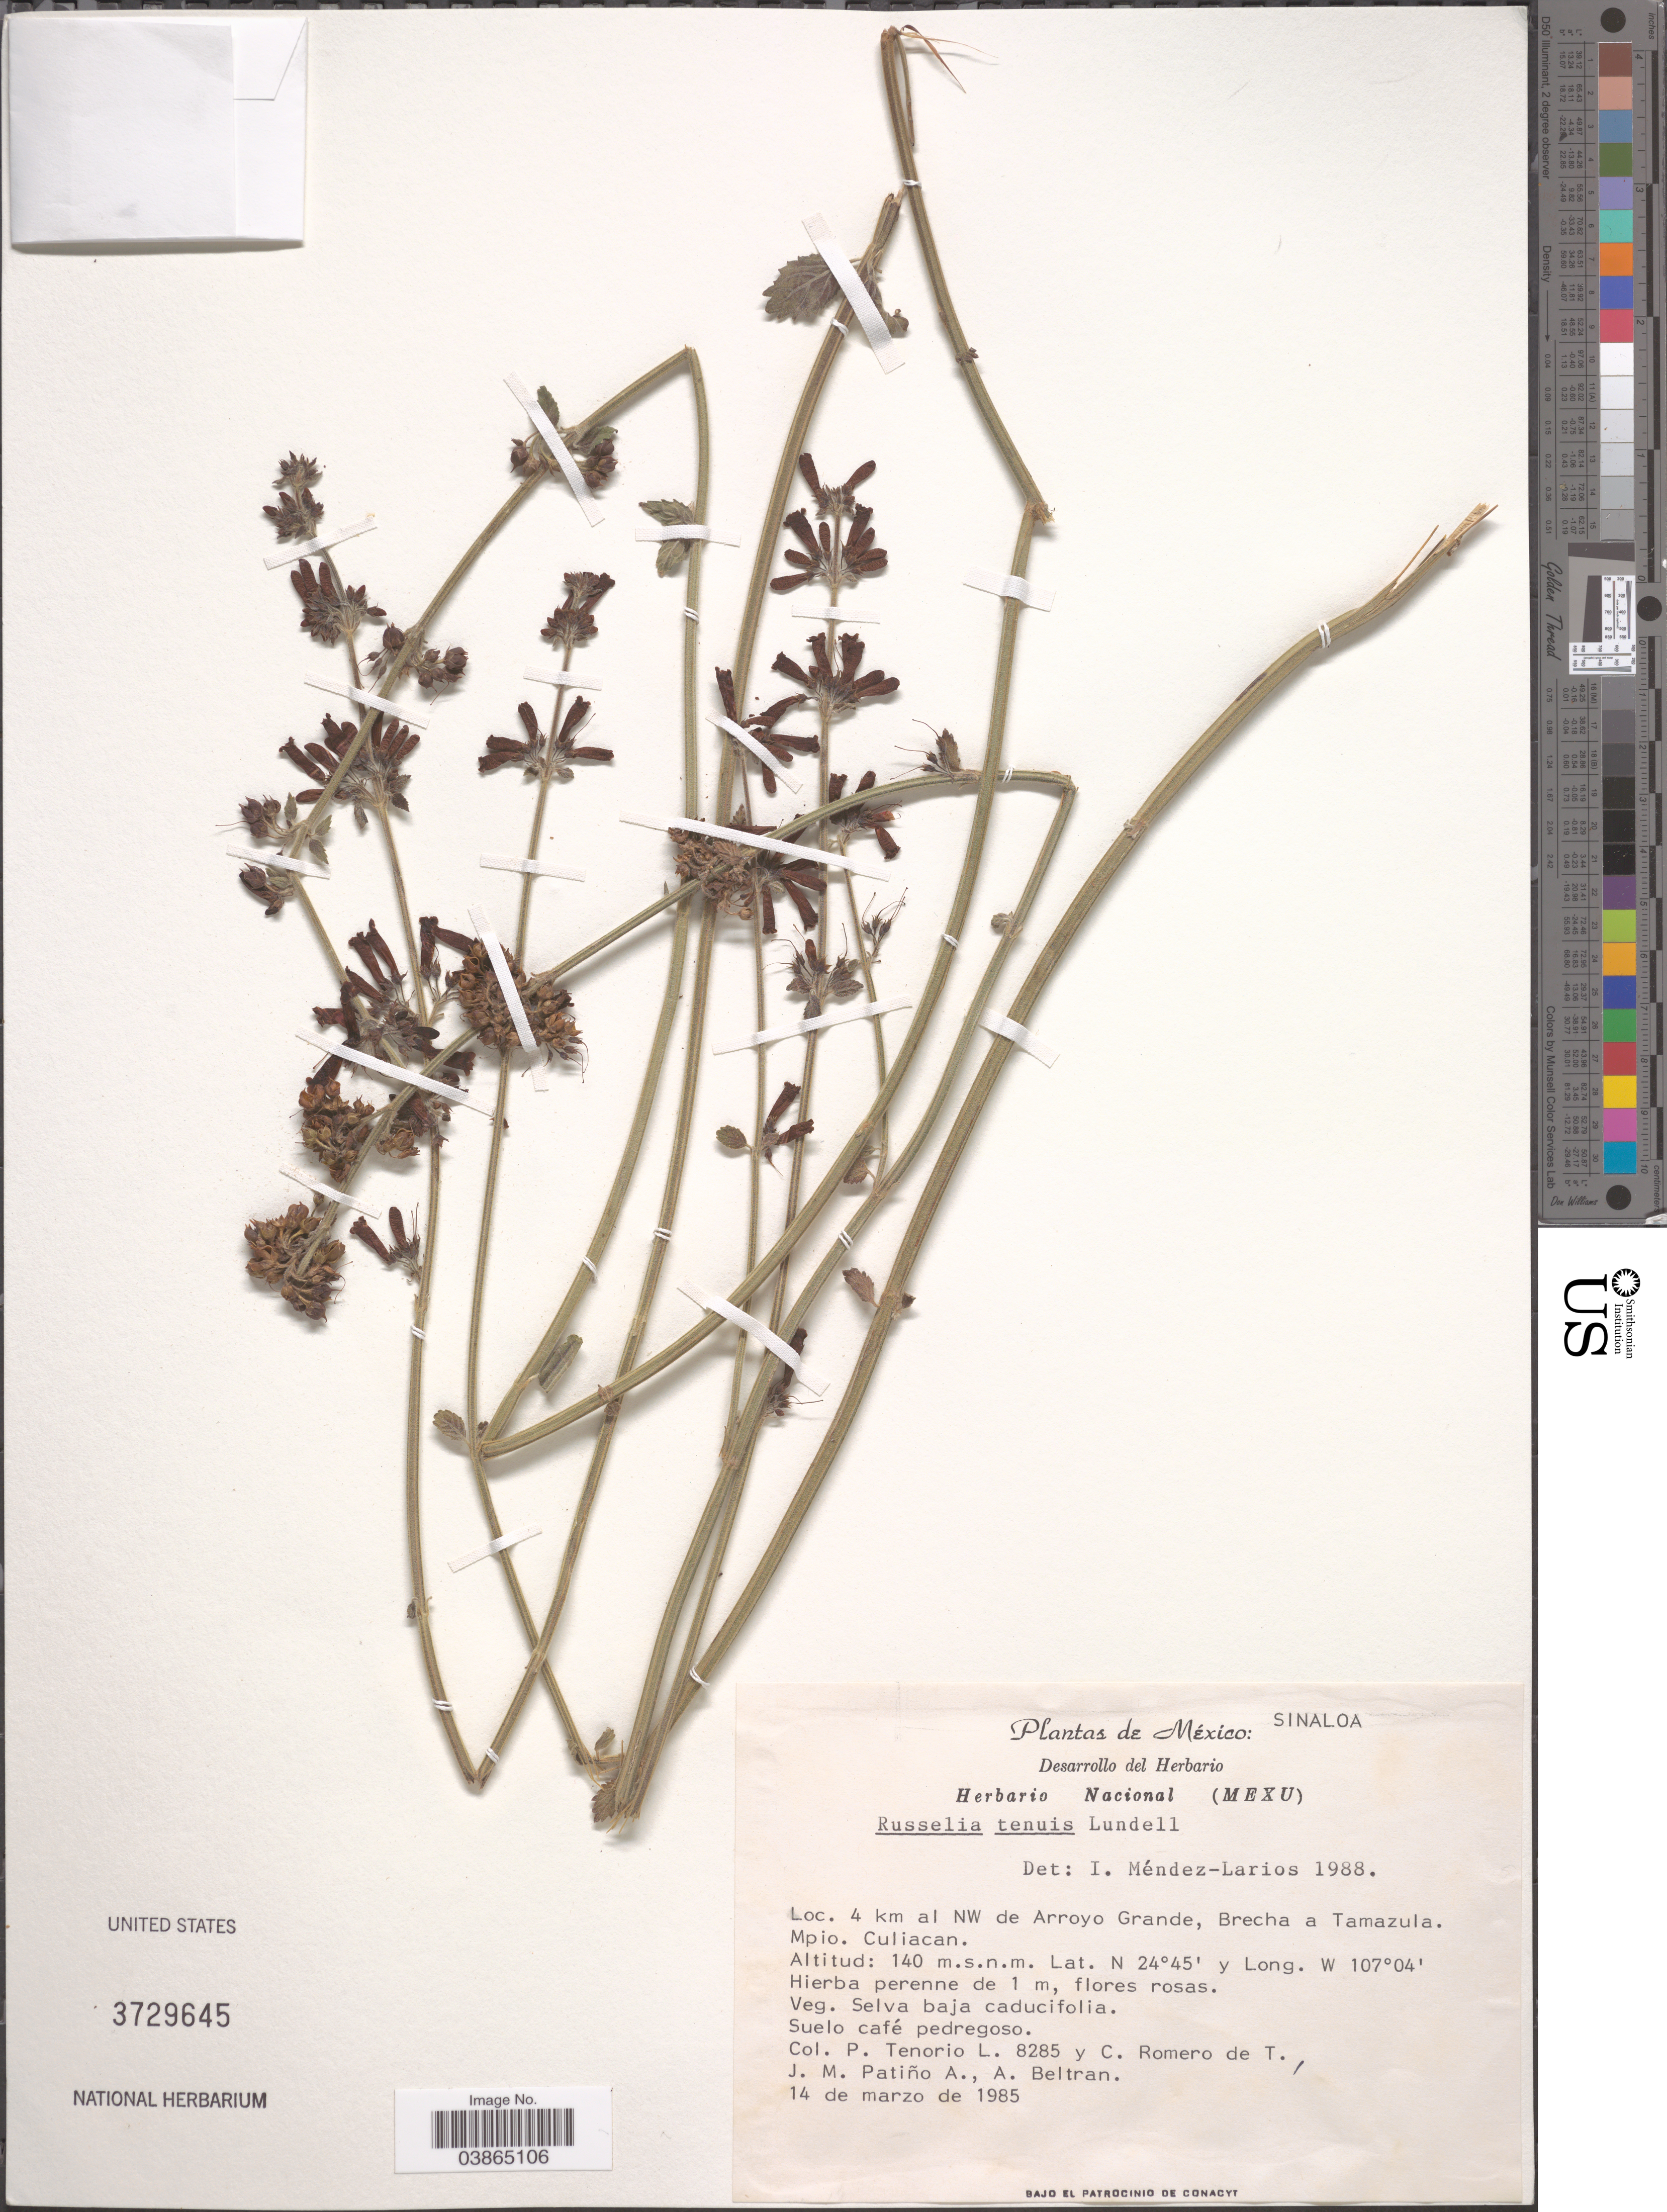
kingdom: Plantae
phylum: Tracheophyta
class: Magnoliopsida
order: Lamiales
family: Plantaginaceae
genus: Russelia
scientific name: Russelia tenuis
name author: Lundell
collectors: P. Tenorio L., C. Romero de T., J. Patiño A. & A. Beltran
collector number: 8285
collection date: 1985-03-14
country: Mexico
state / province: Sinaloa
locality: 4 km al NW de Arroyo Grande, Brecha a Tamazula. Mpio. Culiacan.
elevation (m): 140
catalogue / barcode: US 3729645